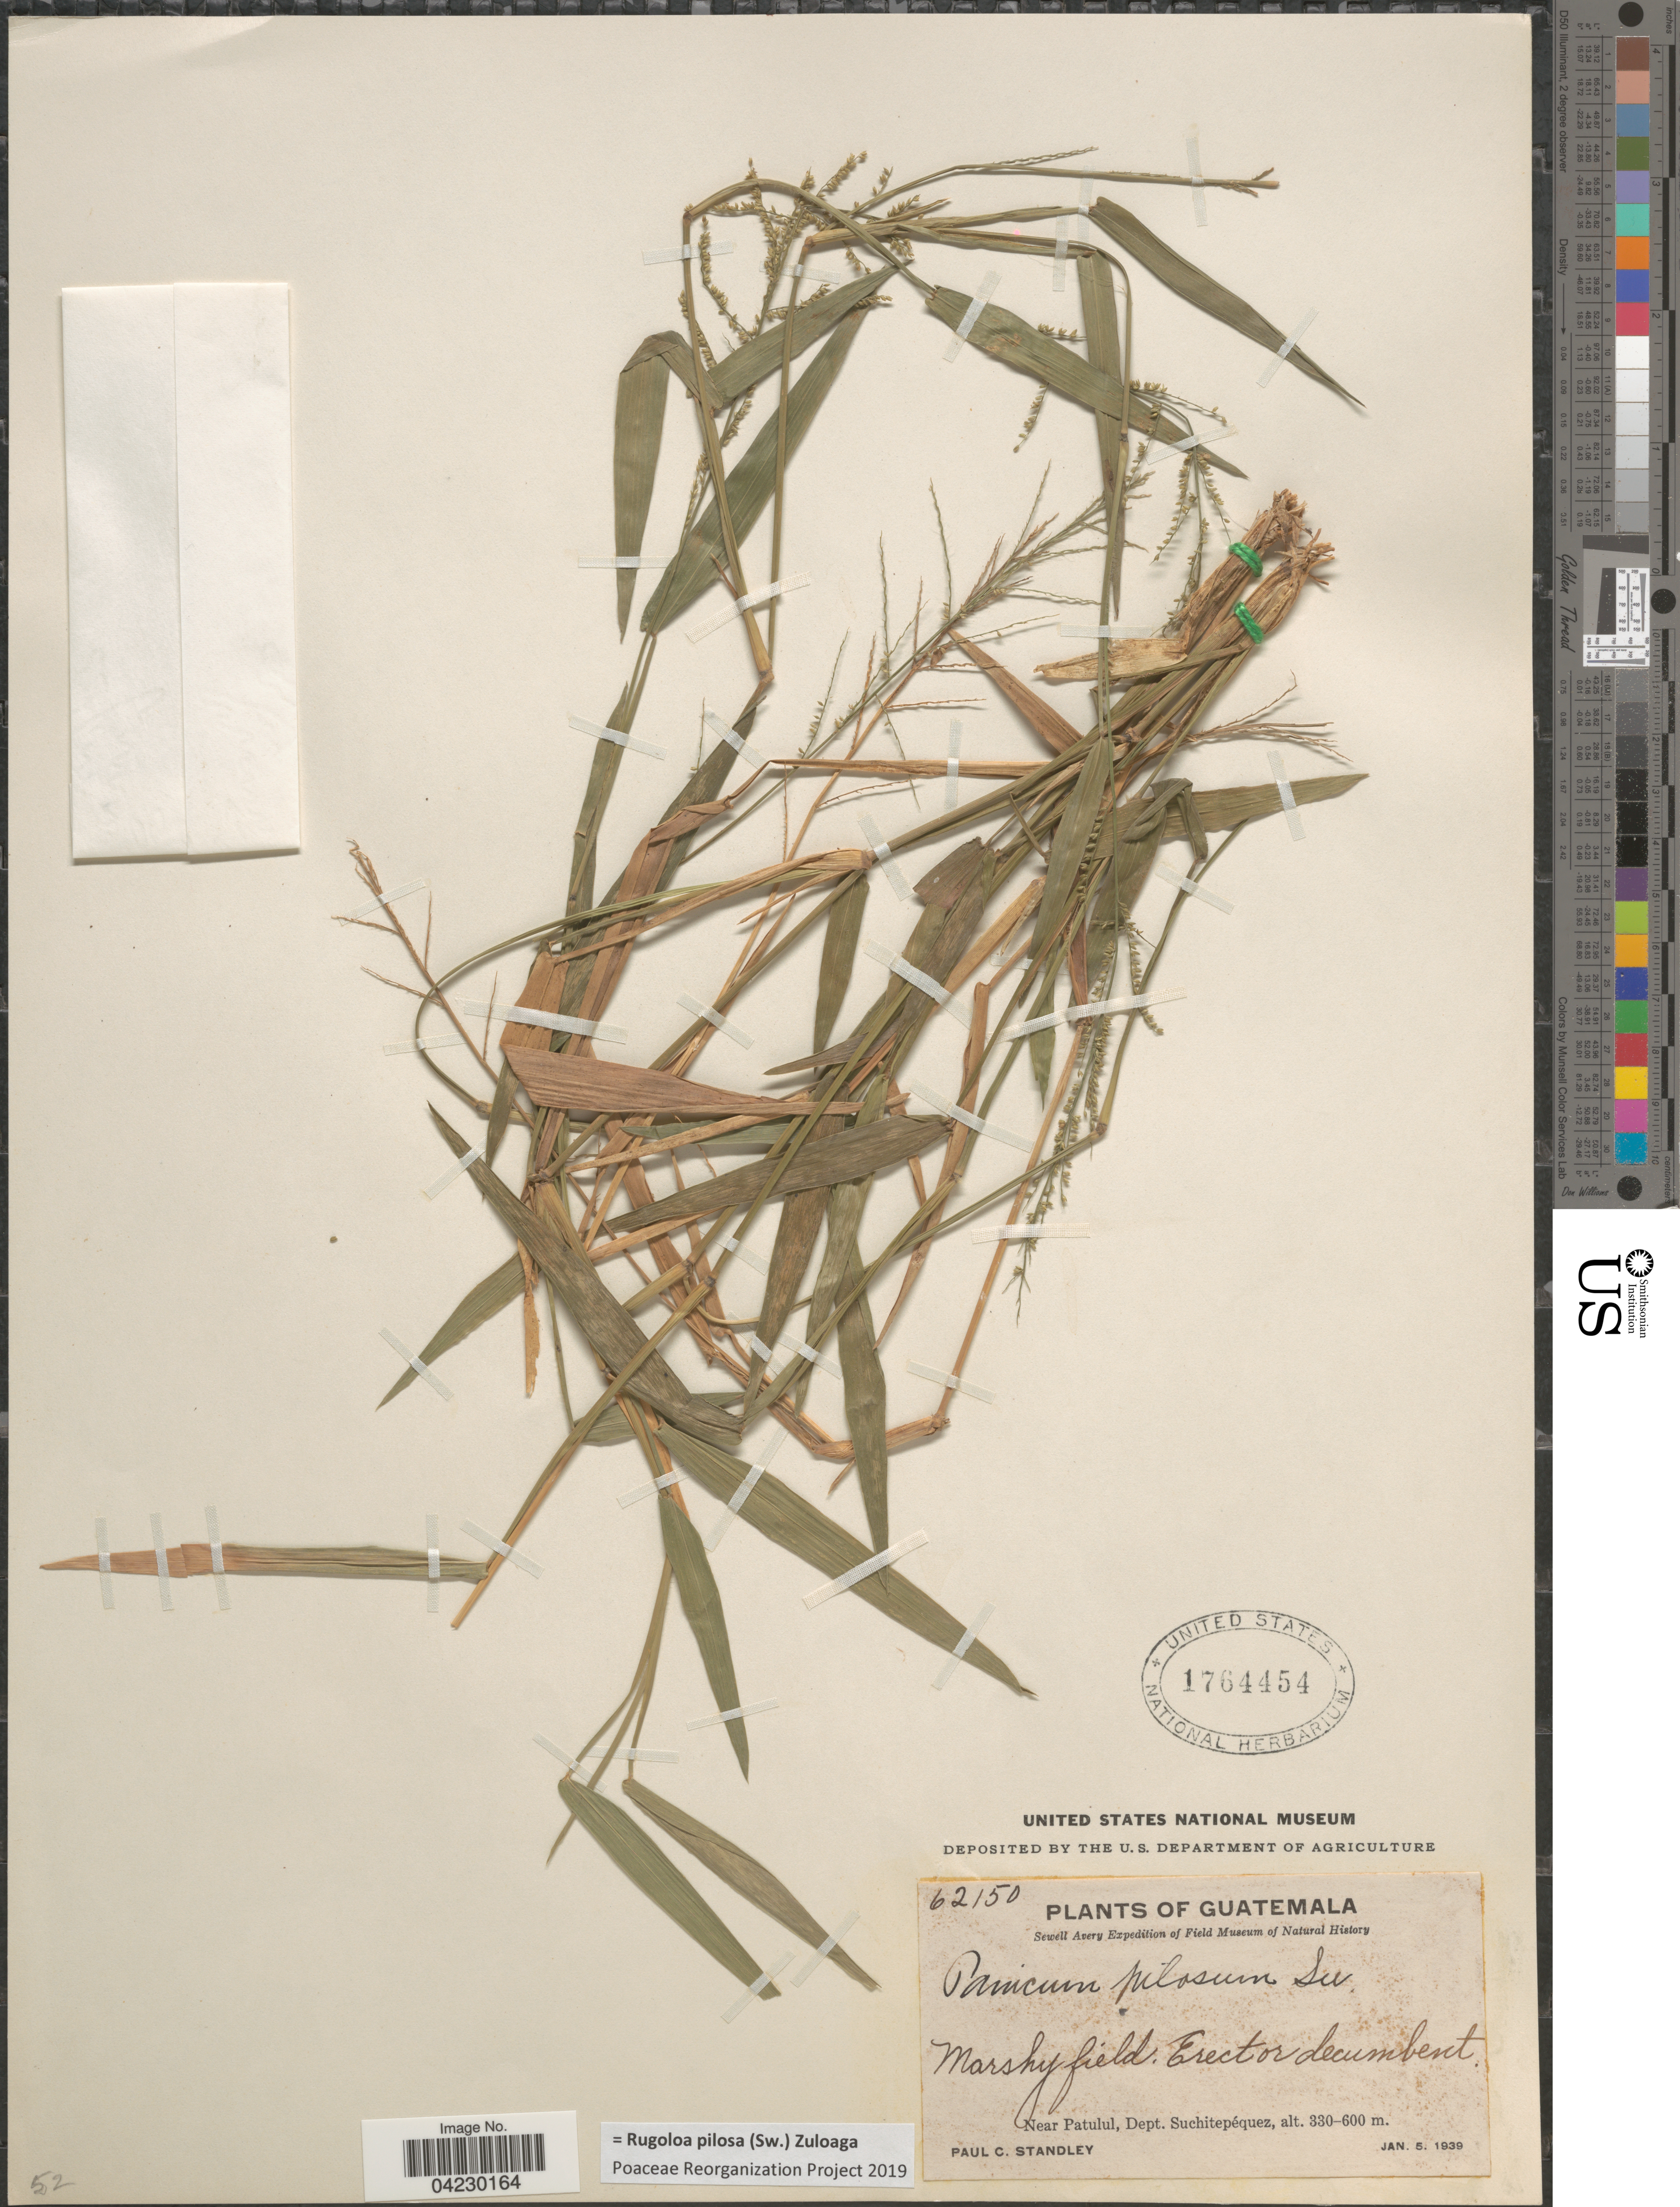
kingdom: Plantae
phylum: Tracheophyta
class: Liliopsida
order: Poales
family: Poaceae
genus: Rugoloa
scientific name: Rugoloa pilosa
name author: (Sw.) Zuloaga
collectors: P. C. Standley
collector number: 62150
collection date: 1939-01-05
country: Guatemala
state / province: Suchitepequez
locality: Sewell Avery Expedition. Marshy field. Near Patulul, Dept. Suchitepéquez.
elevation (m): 330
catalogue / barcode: US 1764454